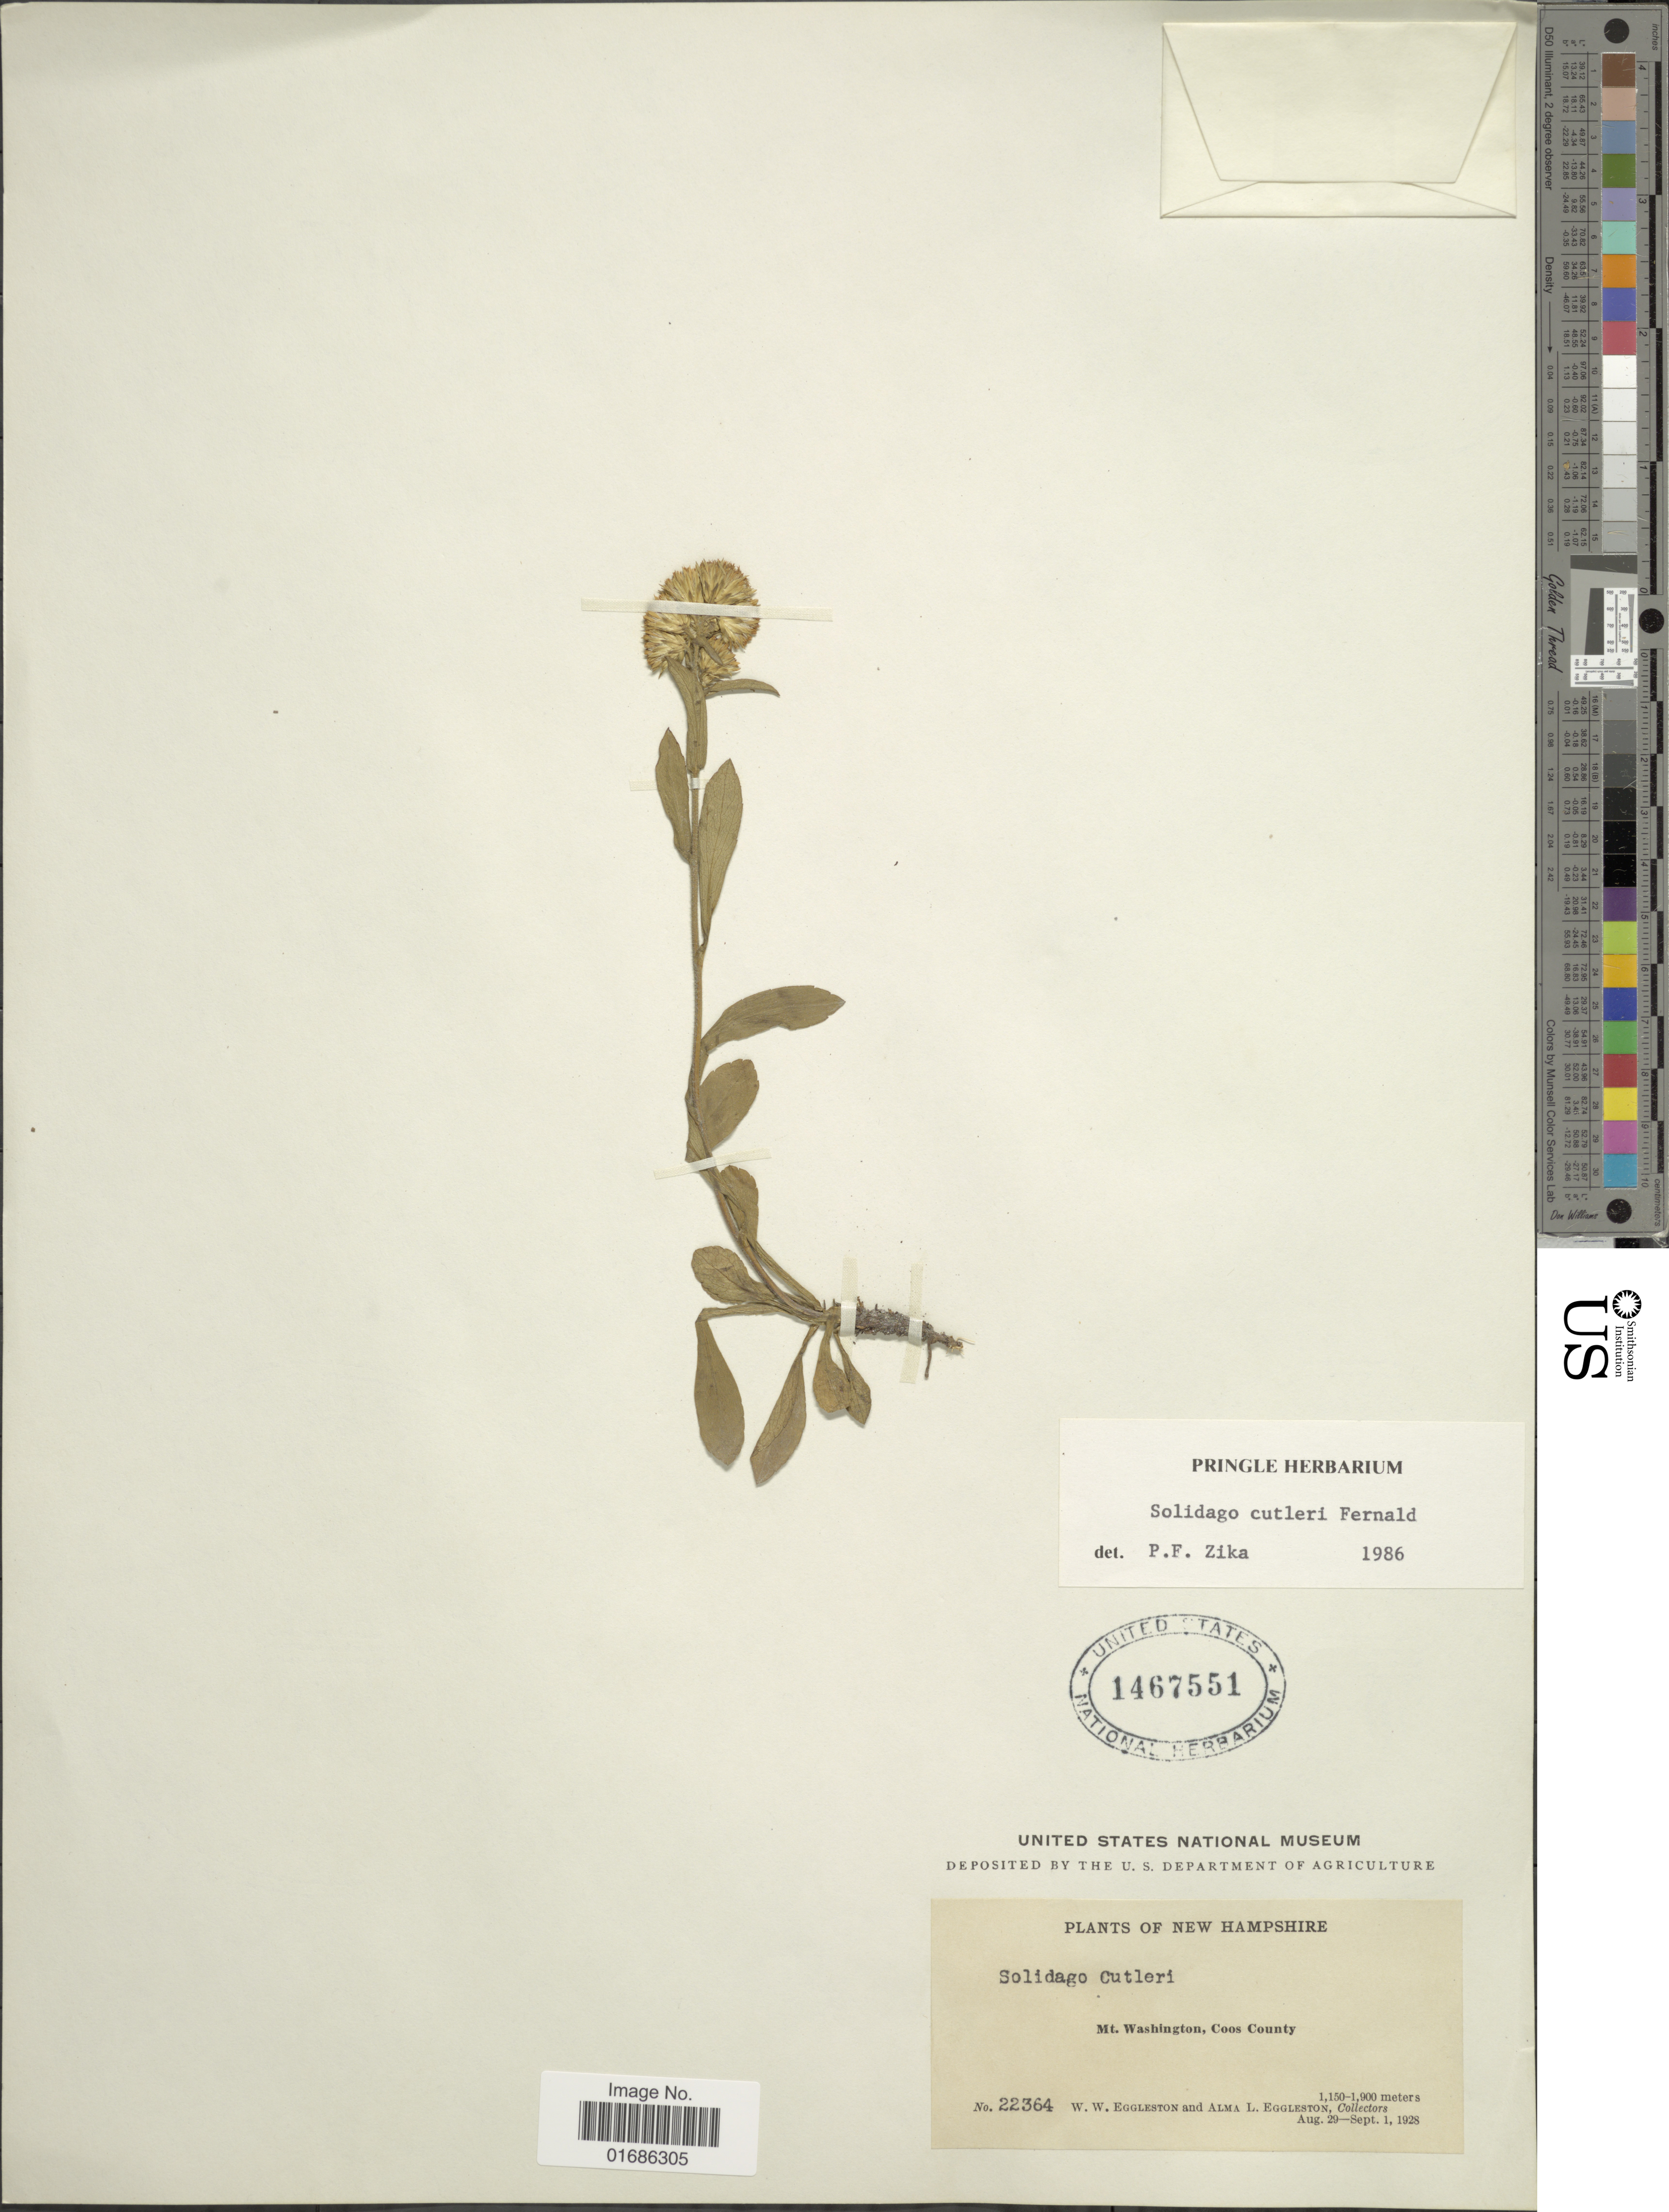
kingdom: Plantae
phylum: Tracheophyta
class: Magnoliopsida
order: Asterales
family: Asteraceae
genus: Solidago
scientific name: Solidago cutleri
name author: Fernald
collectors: W. W. Eggleston & A. Eggleston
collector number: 22364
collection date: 1928-08-29/1928-09-01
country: United States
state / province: New Hampshire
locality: Mt Washington, Coos County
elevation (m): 1150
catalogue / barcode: US 1467551